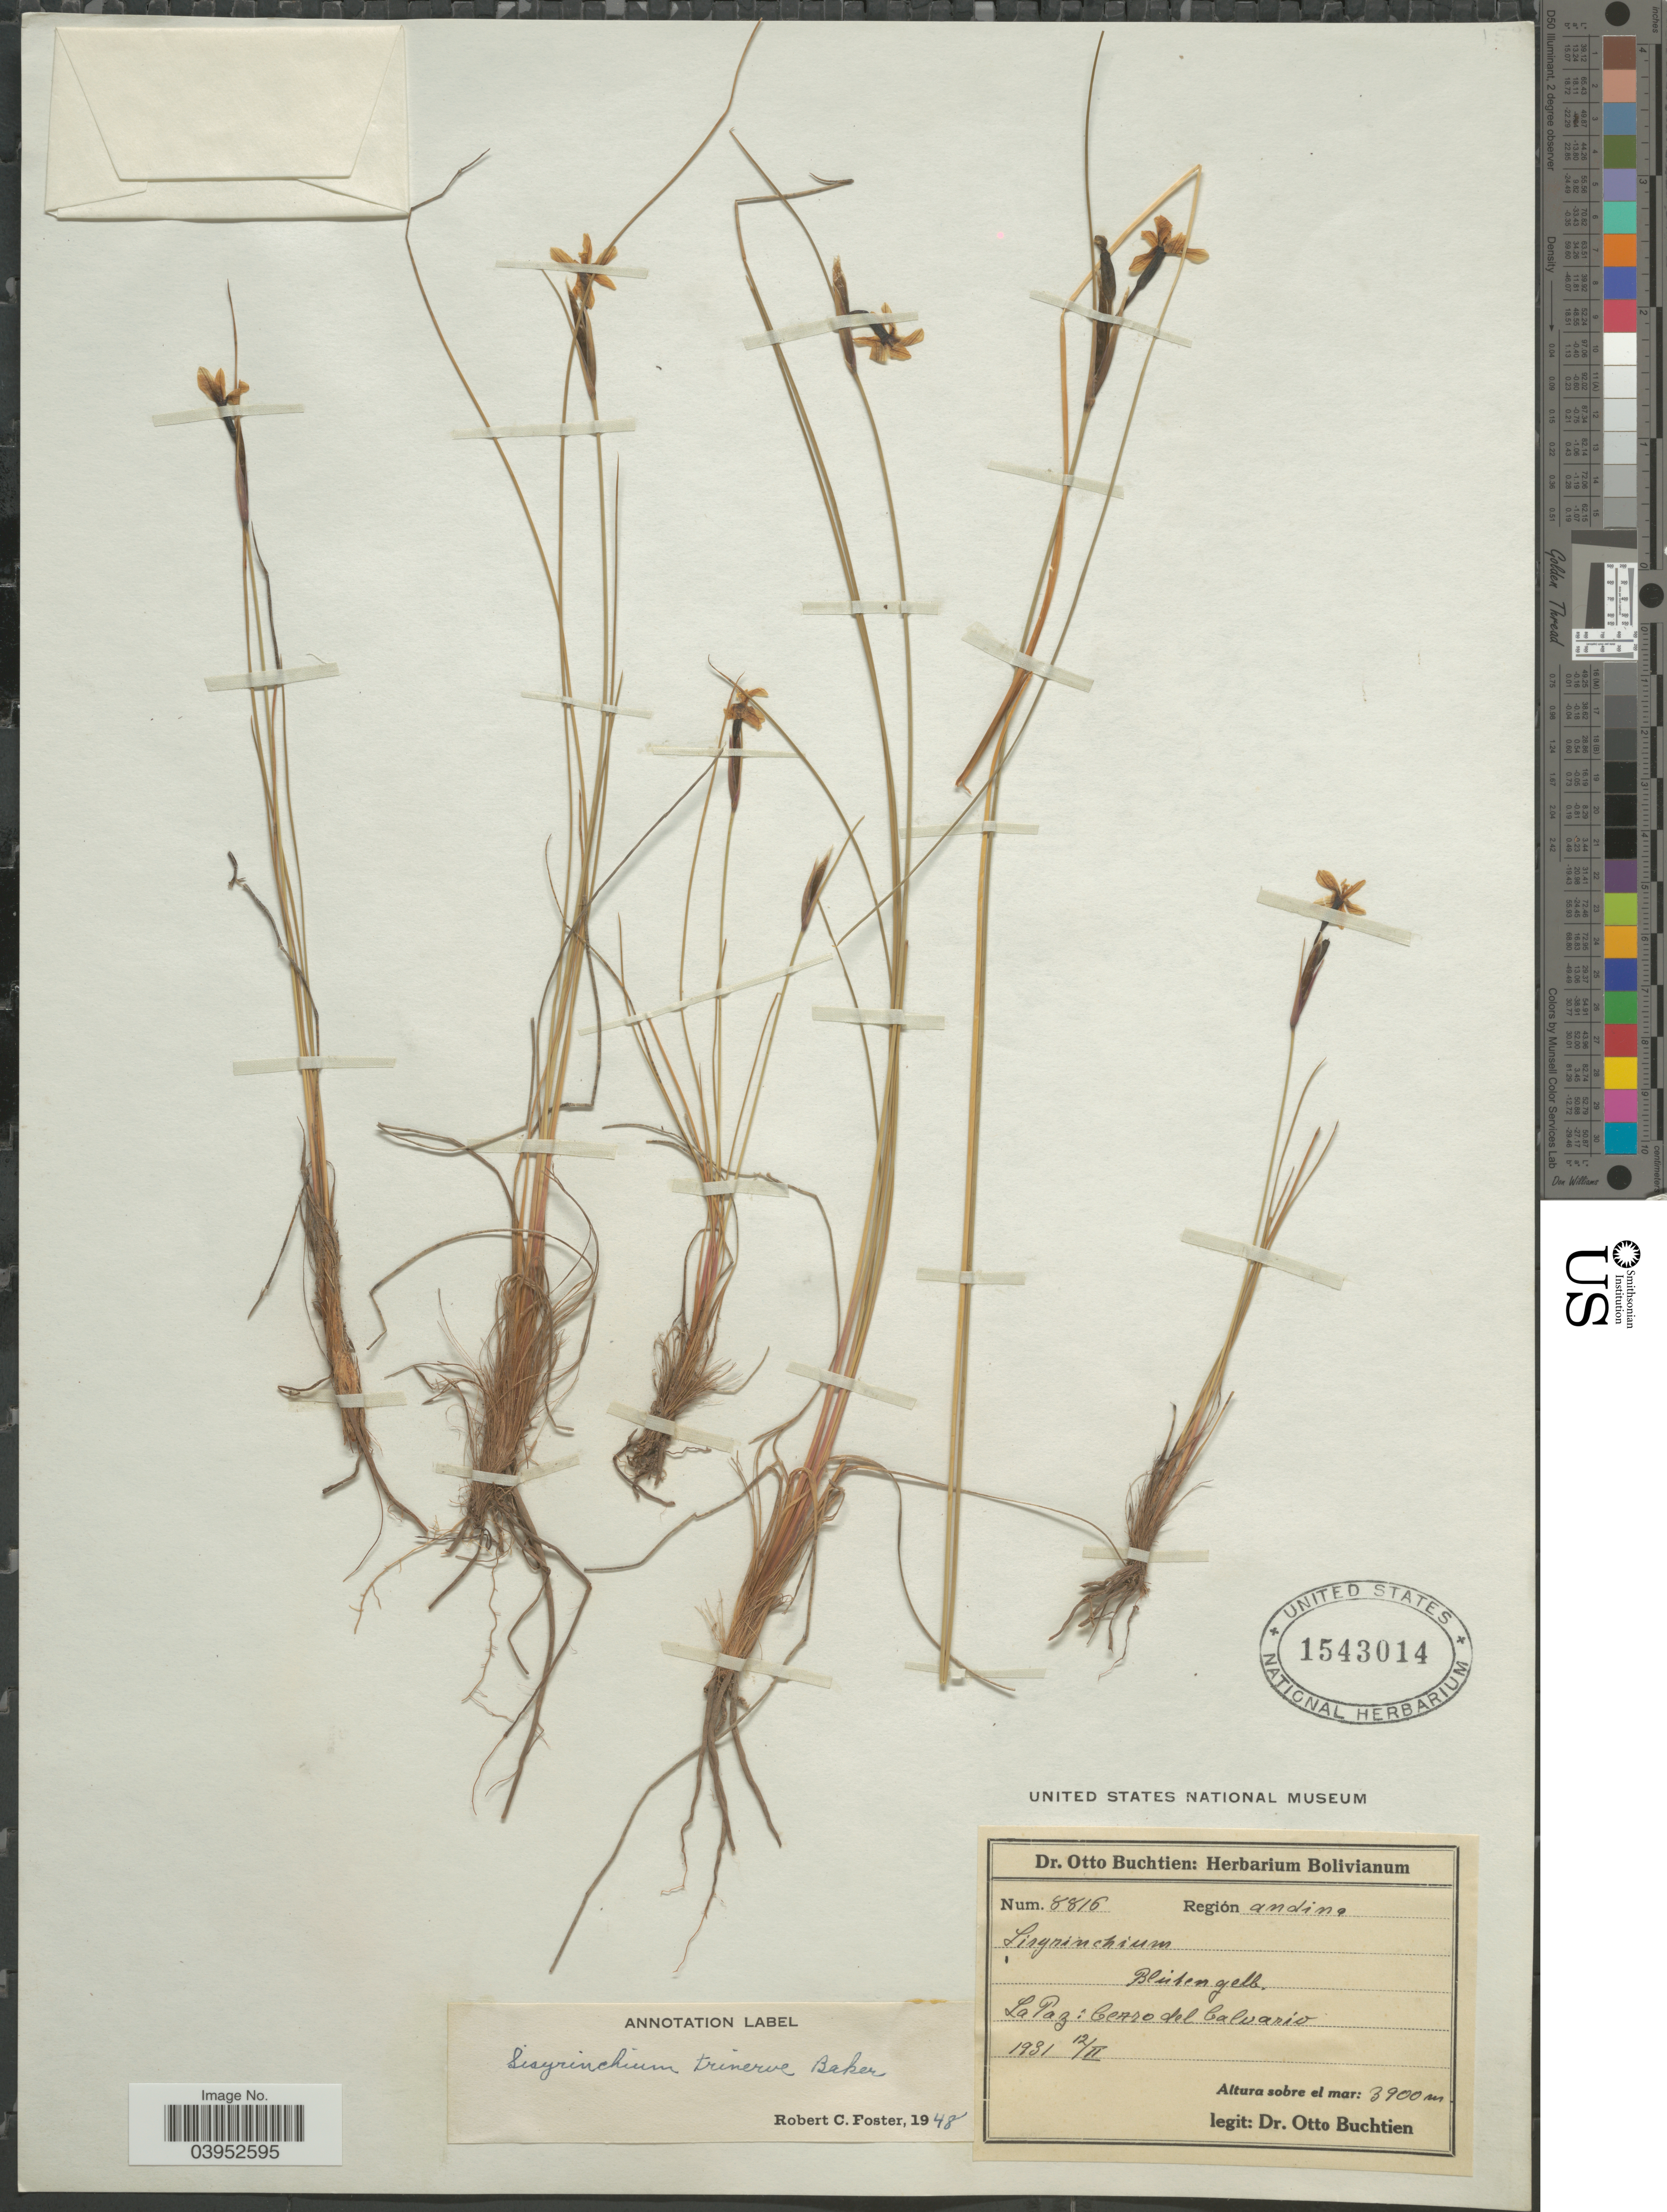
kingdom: Plantae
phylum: Tracheophyta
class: Liliopsida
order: Asparagales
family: Iridaceae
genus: Sisyrinchium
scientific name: Sisyrinchium trinerve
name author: Baker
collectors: O. Buchtien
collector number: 8816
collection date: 1931-02-12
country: Bolivia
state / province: La Paz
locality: Región andina. Cerro del Calvario.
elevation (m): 3900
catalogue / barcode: US 1543014